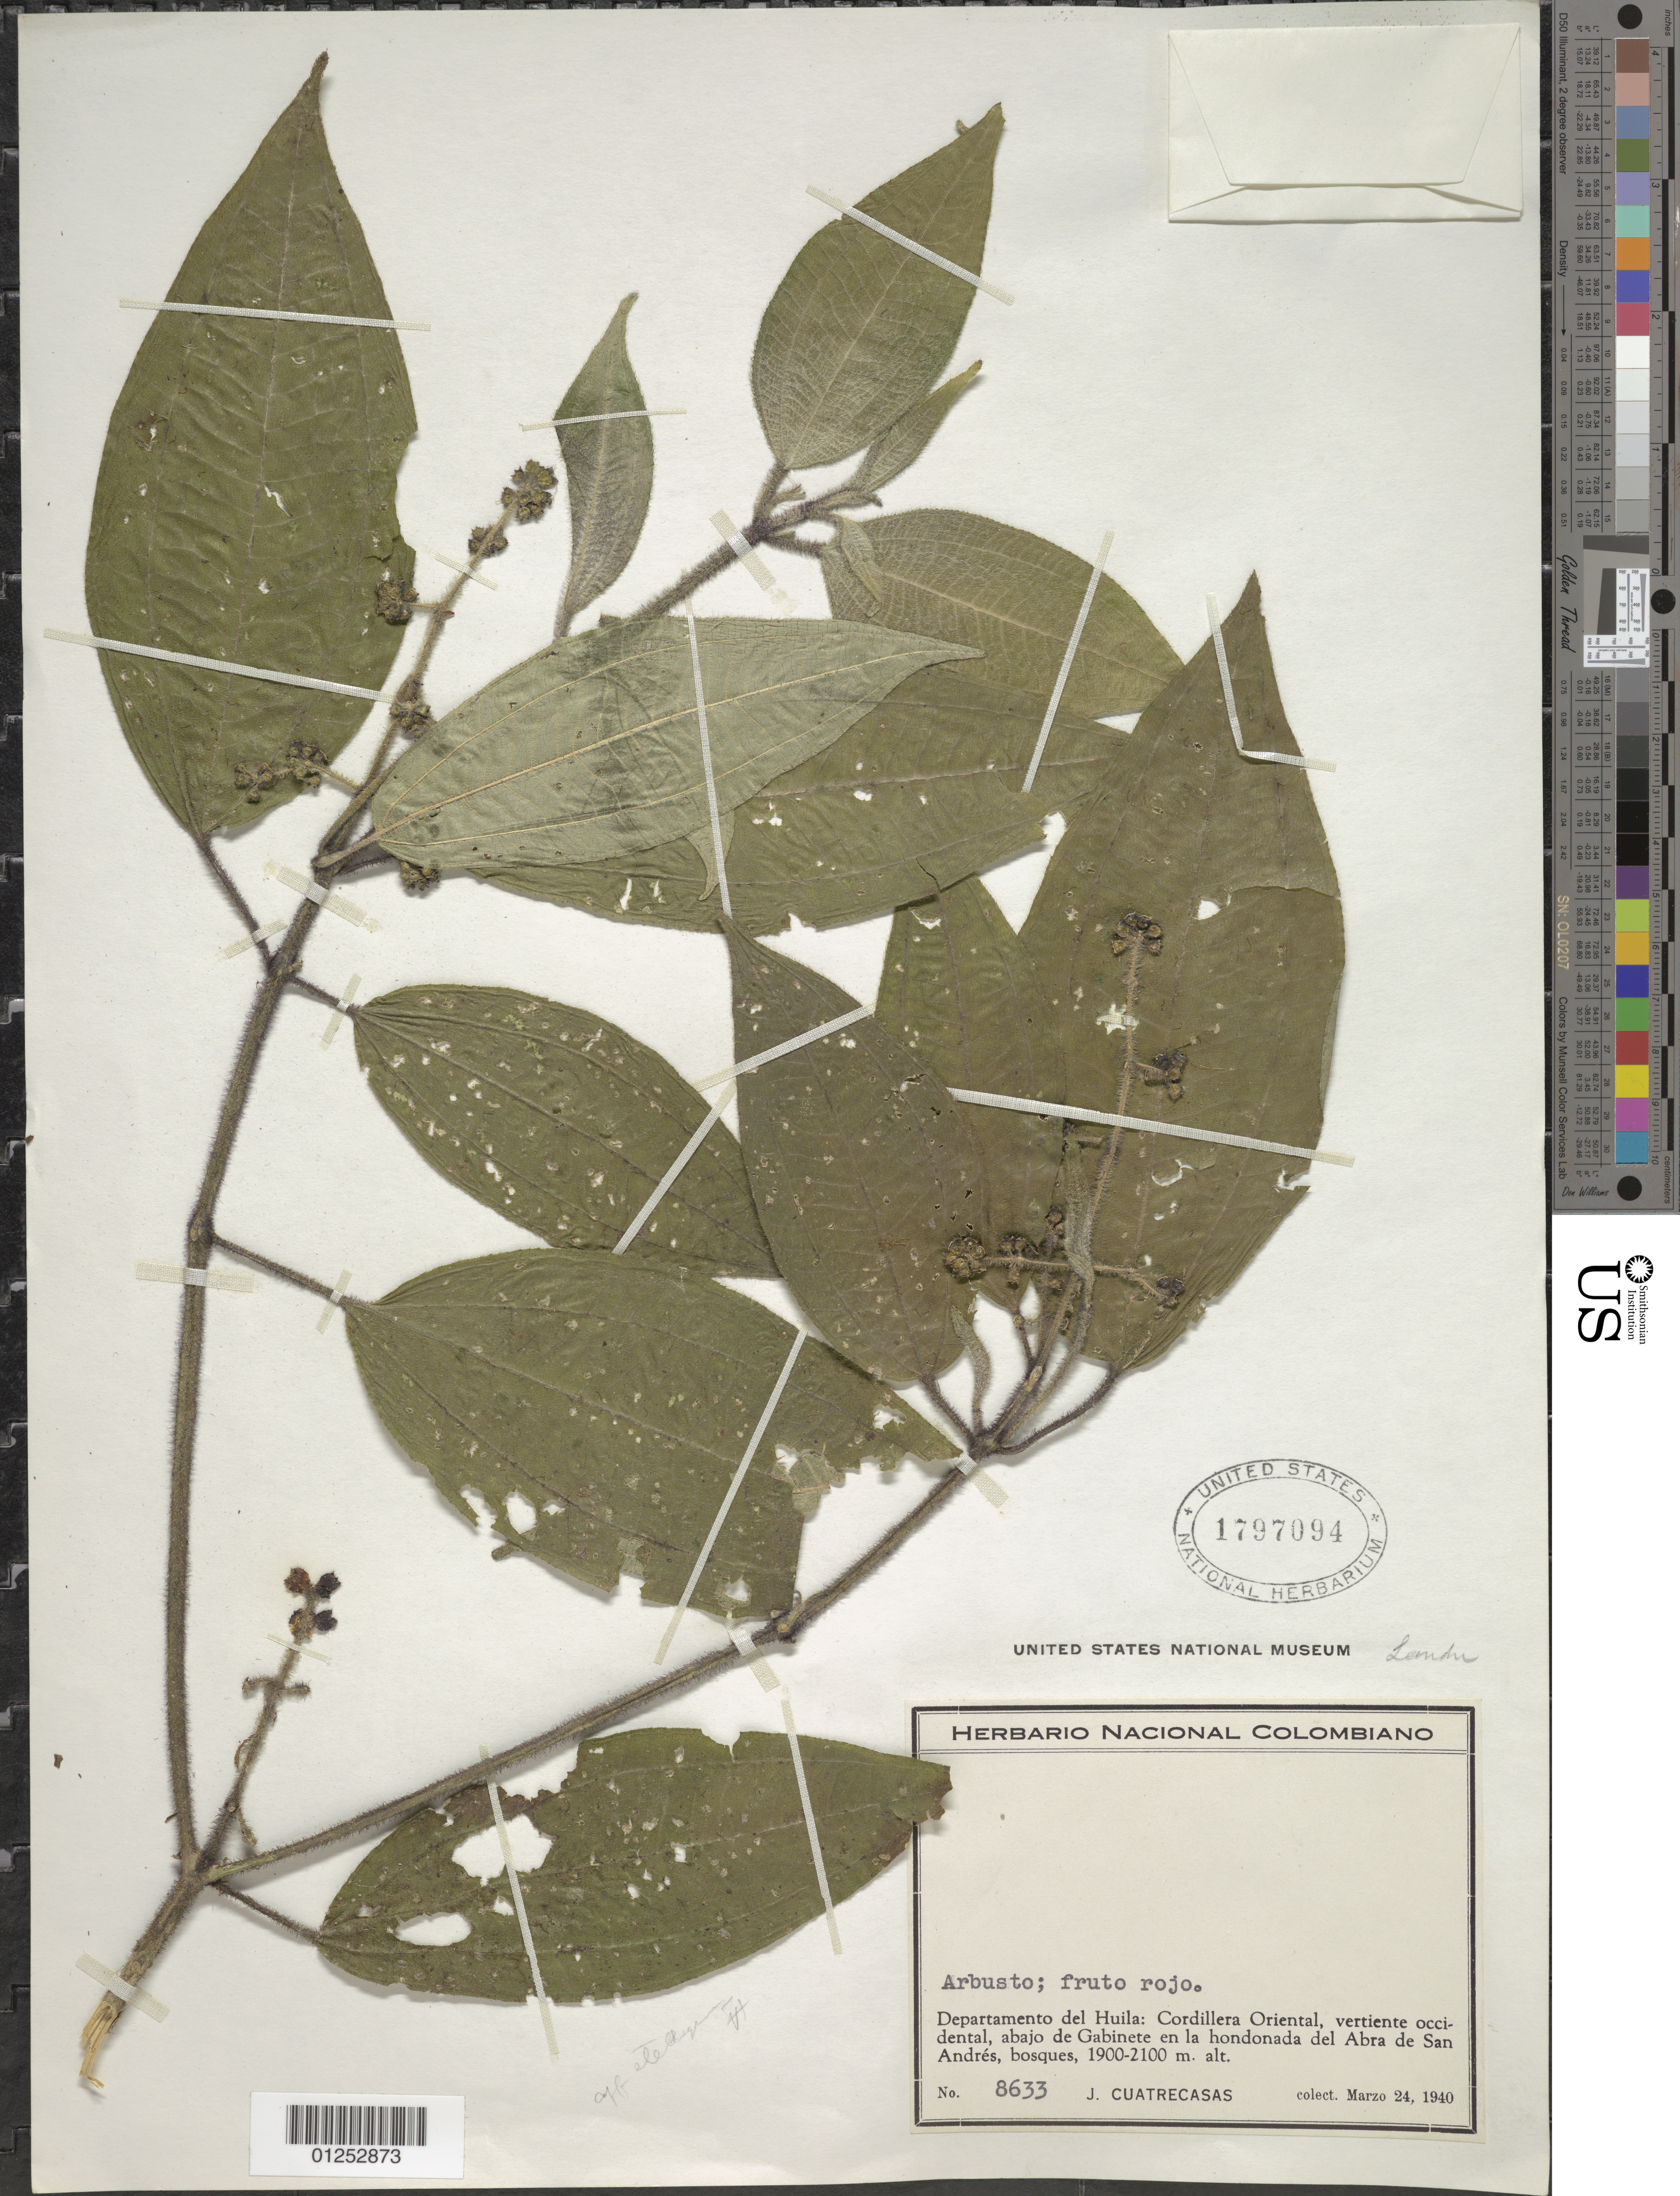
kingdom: Plantae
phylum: Tracheophyta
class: Magnoliopsida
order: Myrtales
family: Melastomataceae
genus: Miconia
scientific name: Miconia sp.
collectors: J. Cuatrecasas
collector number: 8633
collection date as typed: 24 Mar 1940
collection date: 1940-03-24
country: Colombia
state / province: Huila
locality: Cordillera Oriental, Vertiente Occidental, Abajo de Gabinete en la Hondonada del Abra de San Andres.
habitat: bosques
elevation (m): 1900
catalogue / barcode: US 1797094